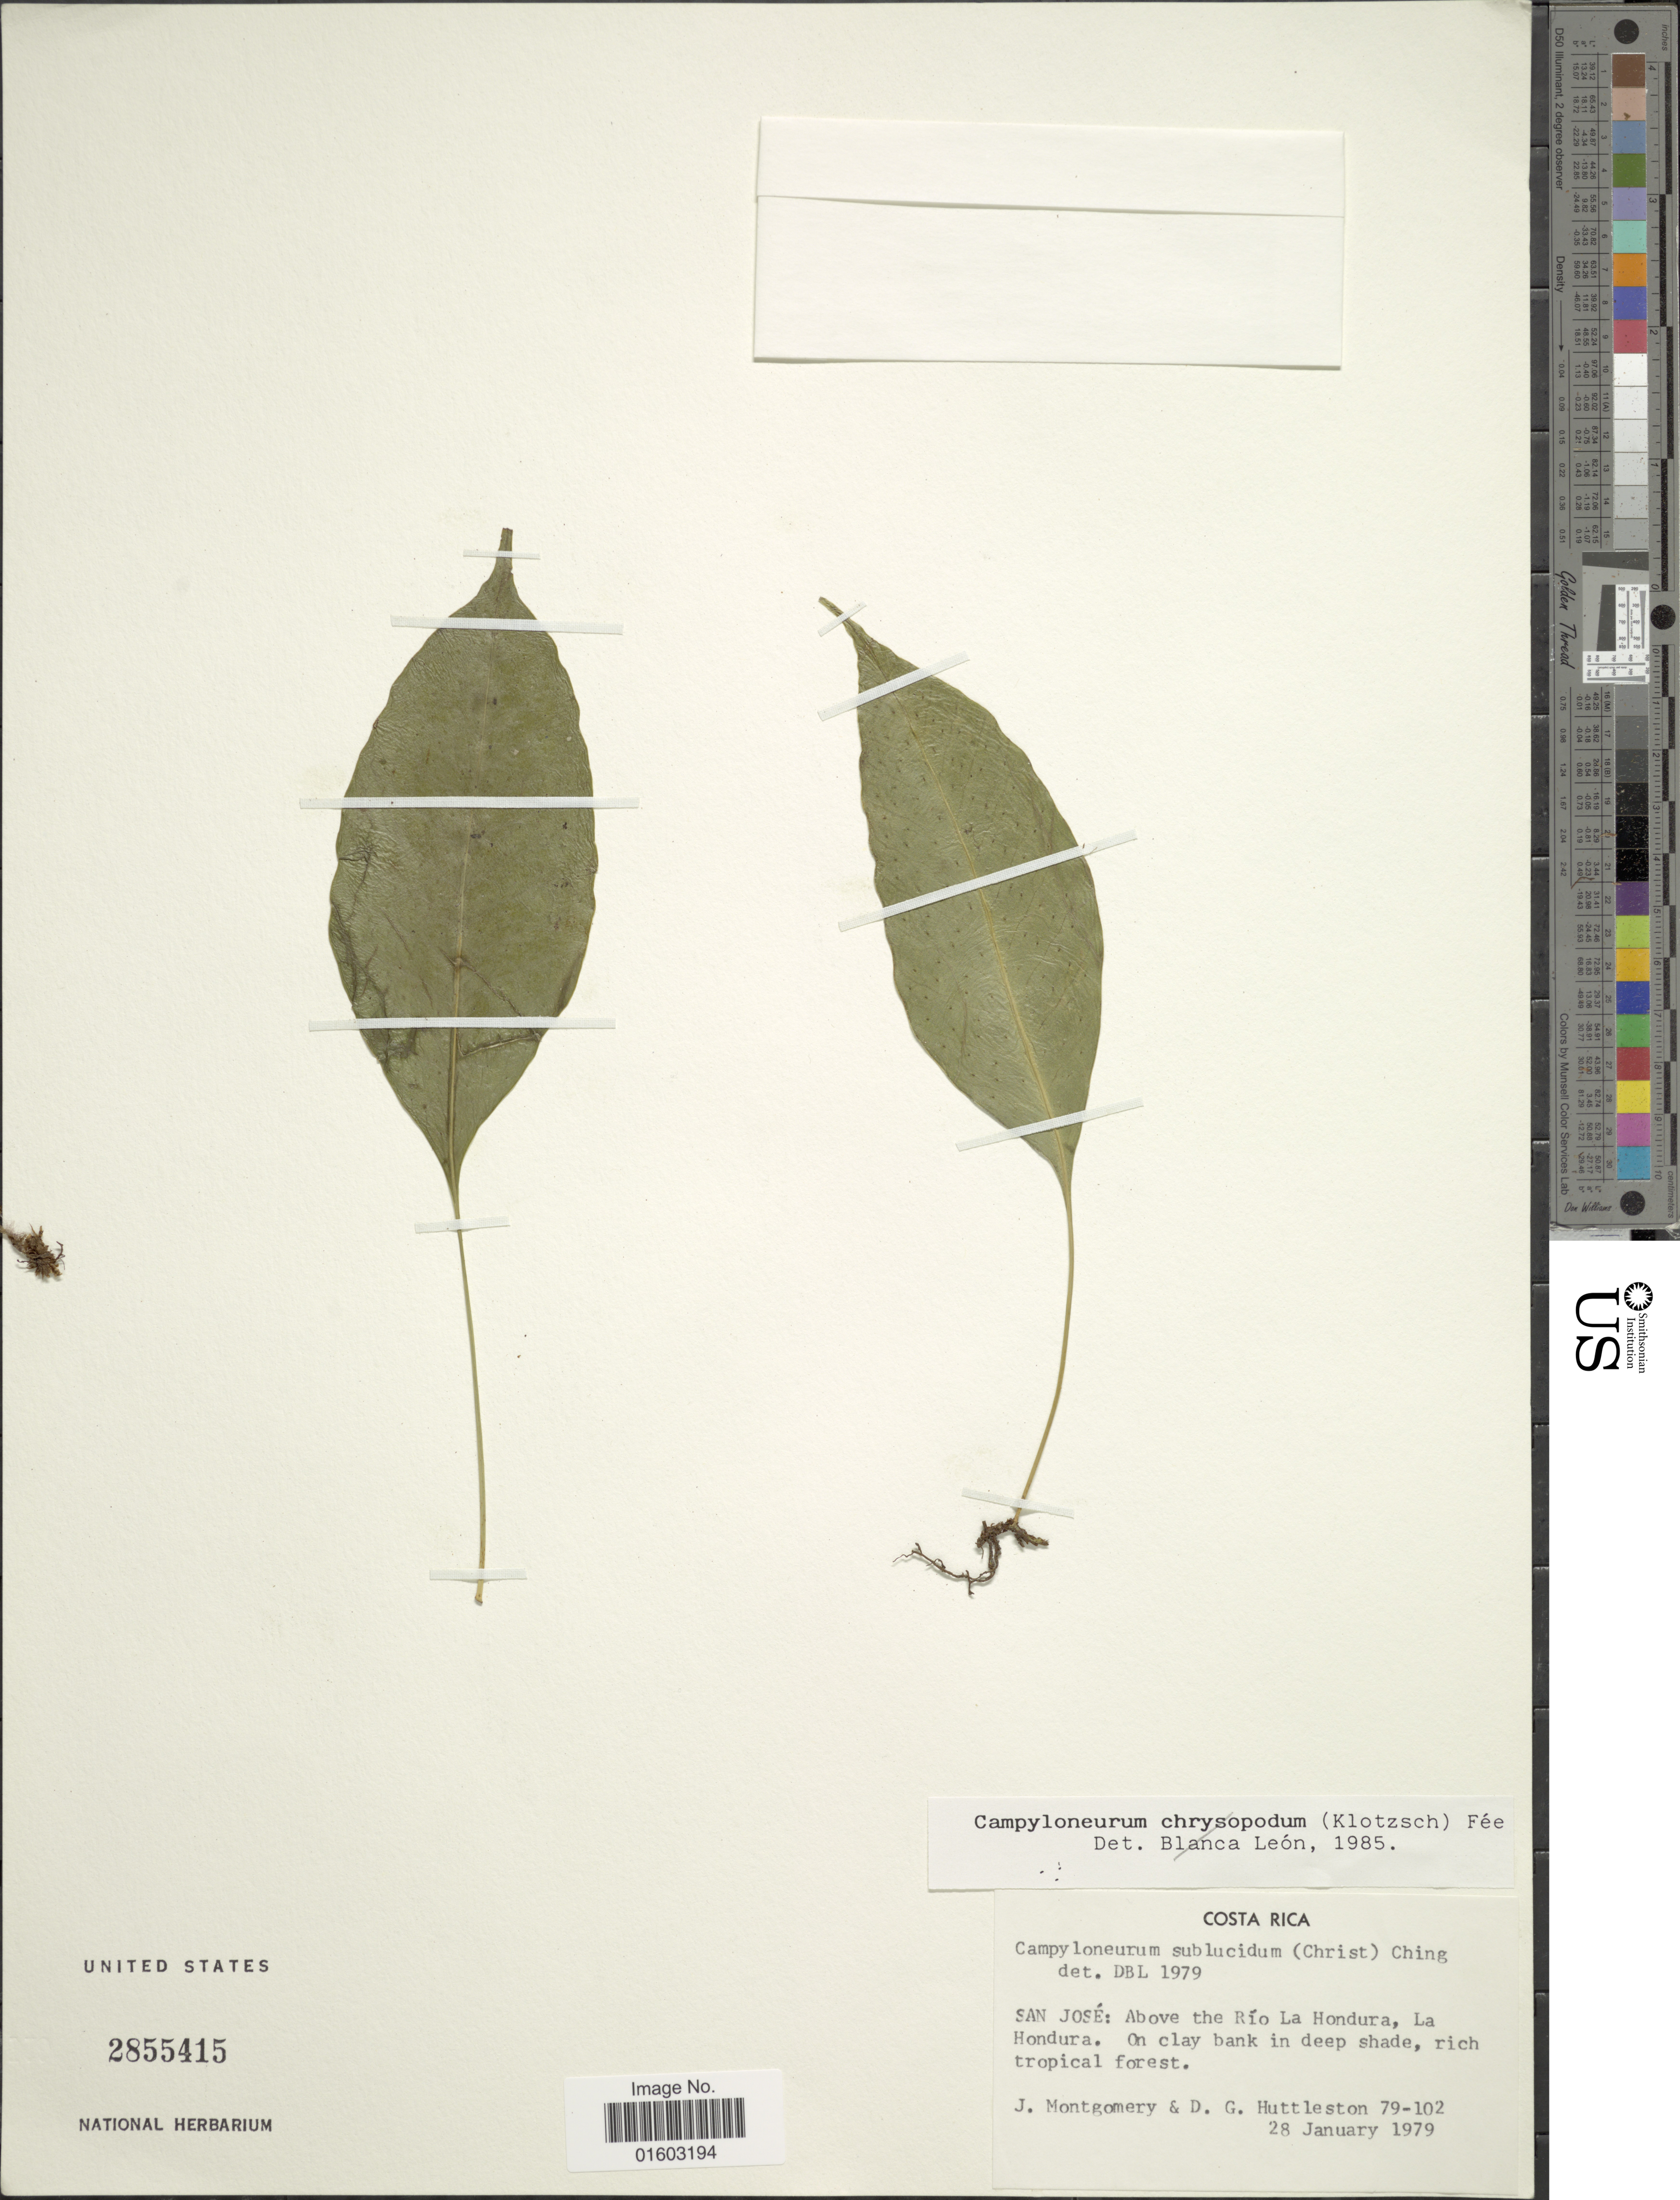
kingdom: Plantae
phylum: Tracheophyta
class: Polypodiopsida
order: Polypodiales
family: Polypodiaceae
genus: Campyloneurum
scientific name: Campyloneurum sublucidum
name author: (Christ) Ching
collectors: J. Montgomery & D. G. Huttleston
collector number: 79-102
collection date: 1979-01-28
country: Costa Rica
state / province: San José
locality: Above the Rio La Hondura, La Hondura, La Hondura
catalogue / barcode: US 2855415